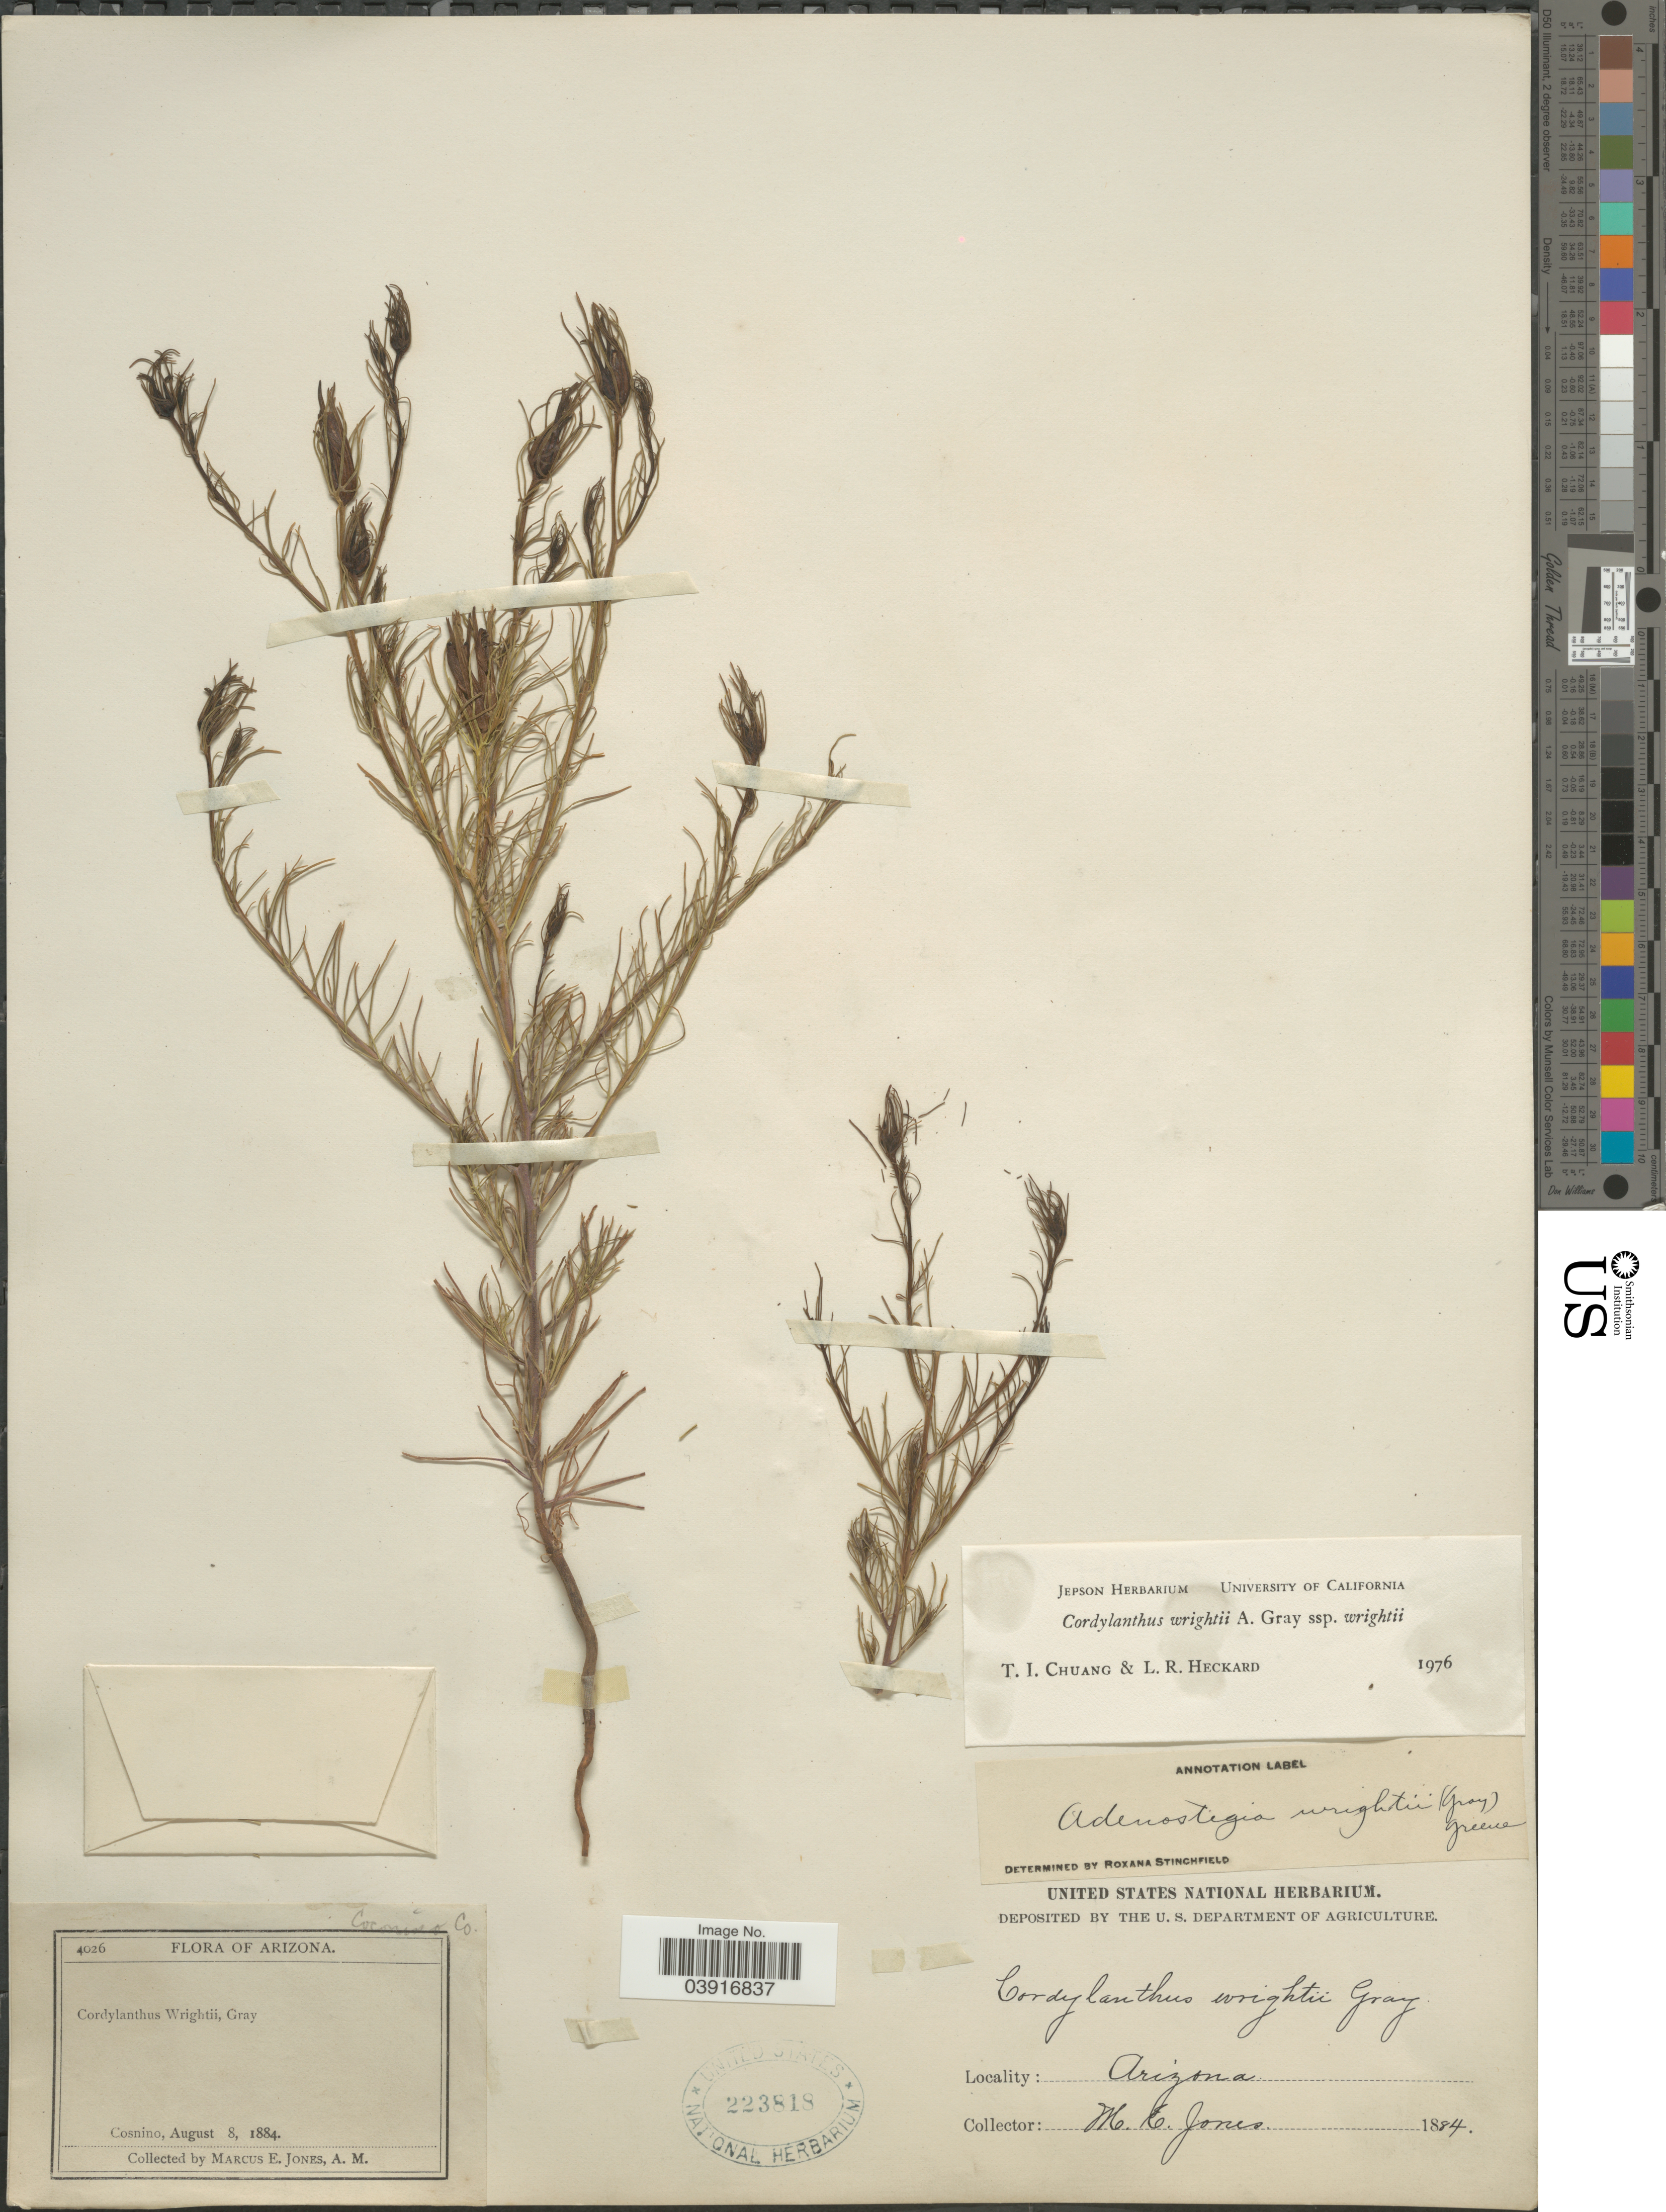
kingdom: Plantae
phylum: Tracheophyta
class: Magnoliopsida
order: Lamiales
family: Orobanchaceae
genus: Cordylanthus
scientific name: Cordylanthus wrightii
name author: A. Gray in Emory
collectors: M. E. Jones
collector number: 4026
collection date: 1884-08-08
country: United States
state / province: Arizona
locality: Cosnino.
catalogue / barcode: US 223818